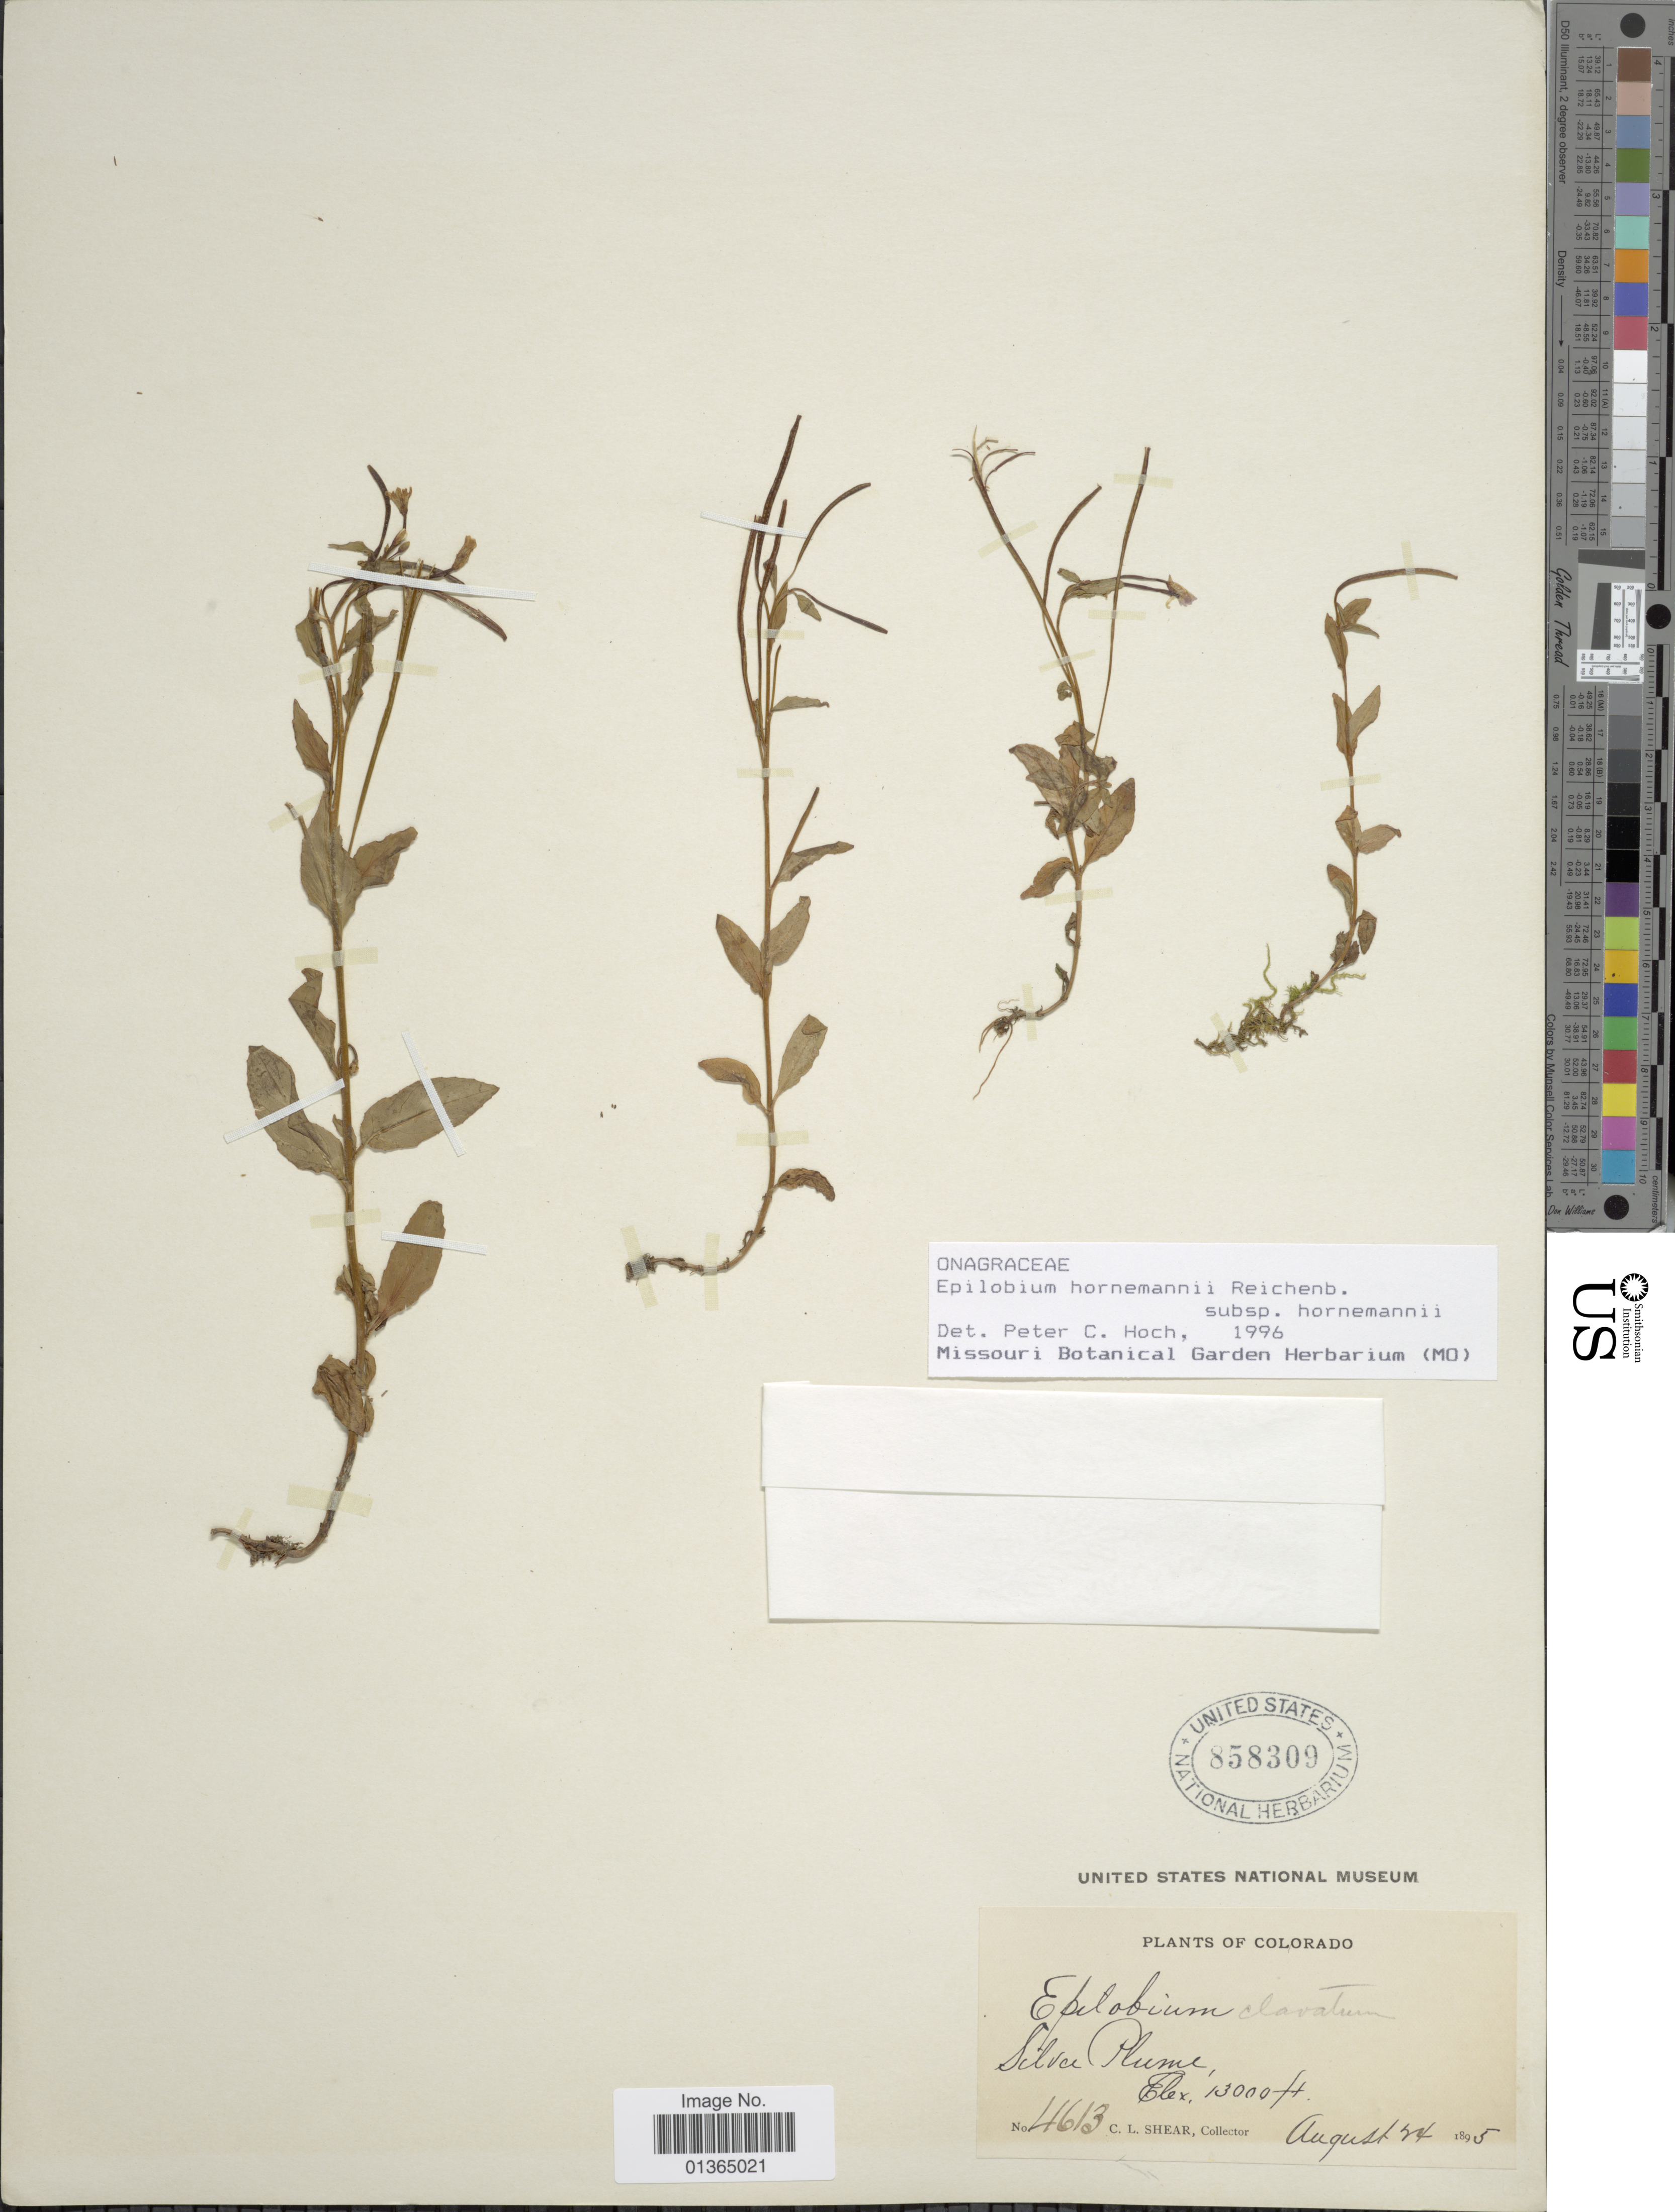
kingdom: Plantae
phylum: Tracheophyta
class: Magnoliopsida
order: Myrtales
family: Onagraceae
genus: Epilobium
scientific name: Epilobium hornemannii subsp. hornemannii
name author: Rchb.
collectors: C. L. Shear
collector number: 4613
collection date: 1895-08-24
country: United States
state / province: Colorado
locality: Silver Plume.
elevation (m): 3962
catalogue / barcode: US 858309